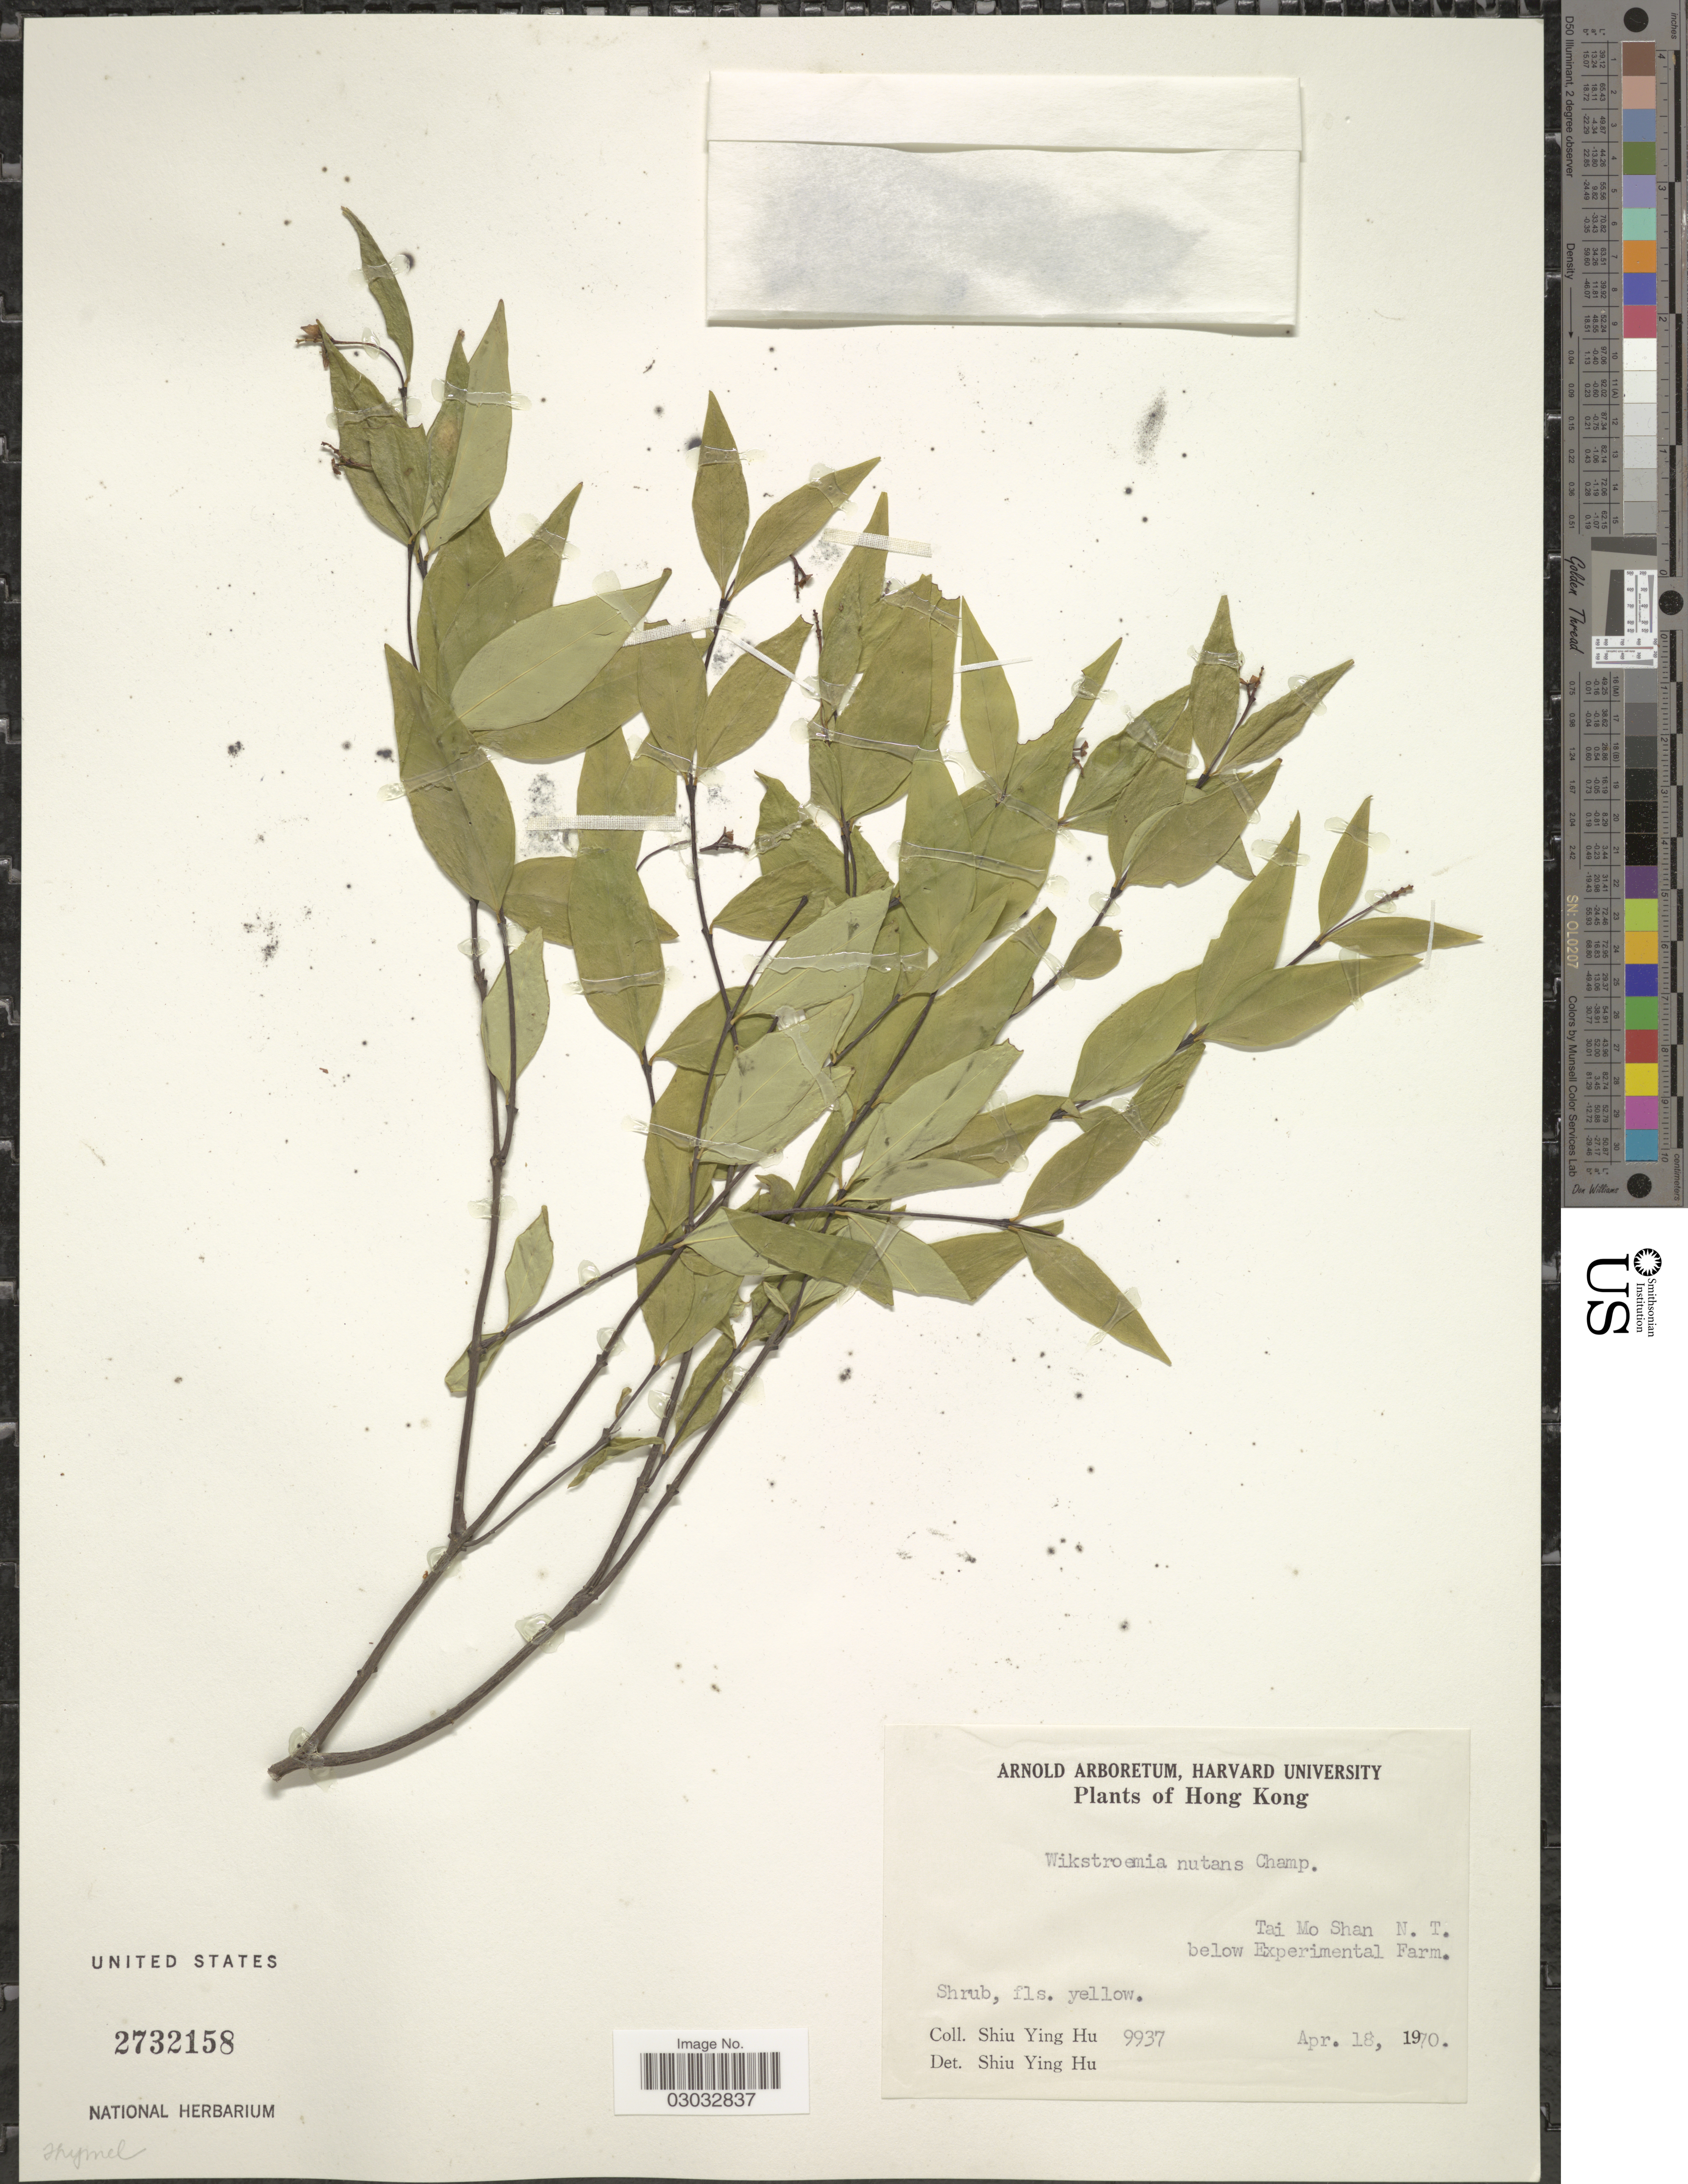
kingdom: Plantae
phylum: Tracheophyta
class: Magnoliopsida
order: Malvales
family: Thymelaeaceae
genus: Wikstroemia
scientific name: Wikstroemia nutans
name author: Champ. ex Benth.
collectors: S. Y. Hu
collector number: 9937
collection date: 1970-04-18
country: China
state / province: Hong Kong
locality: Tai Mo Shan, N. T. below Experimental Farm.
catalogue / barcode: US 2732158